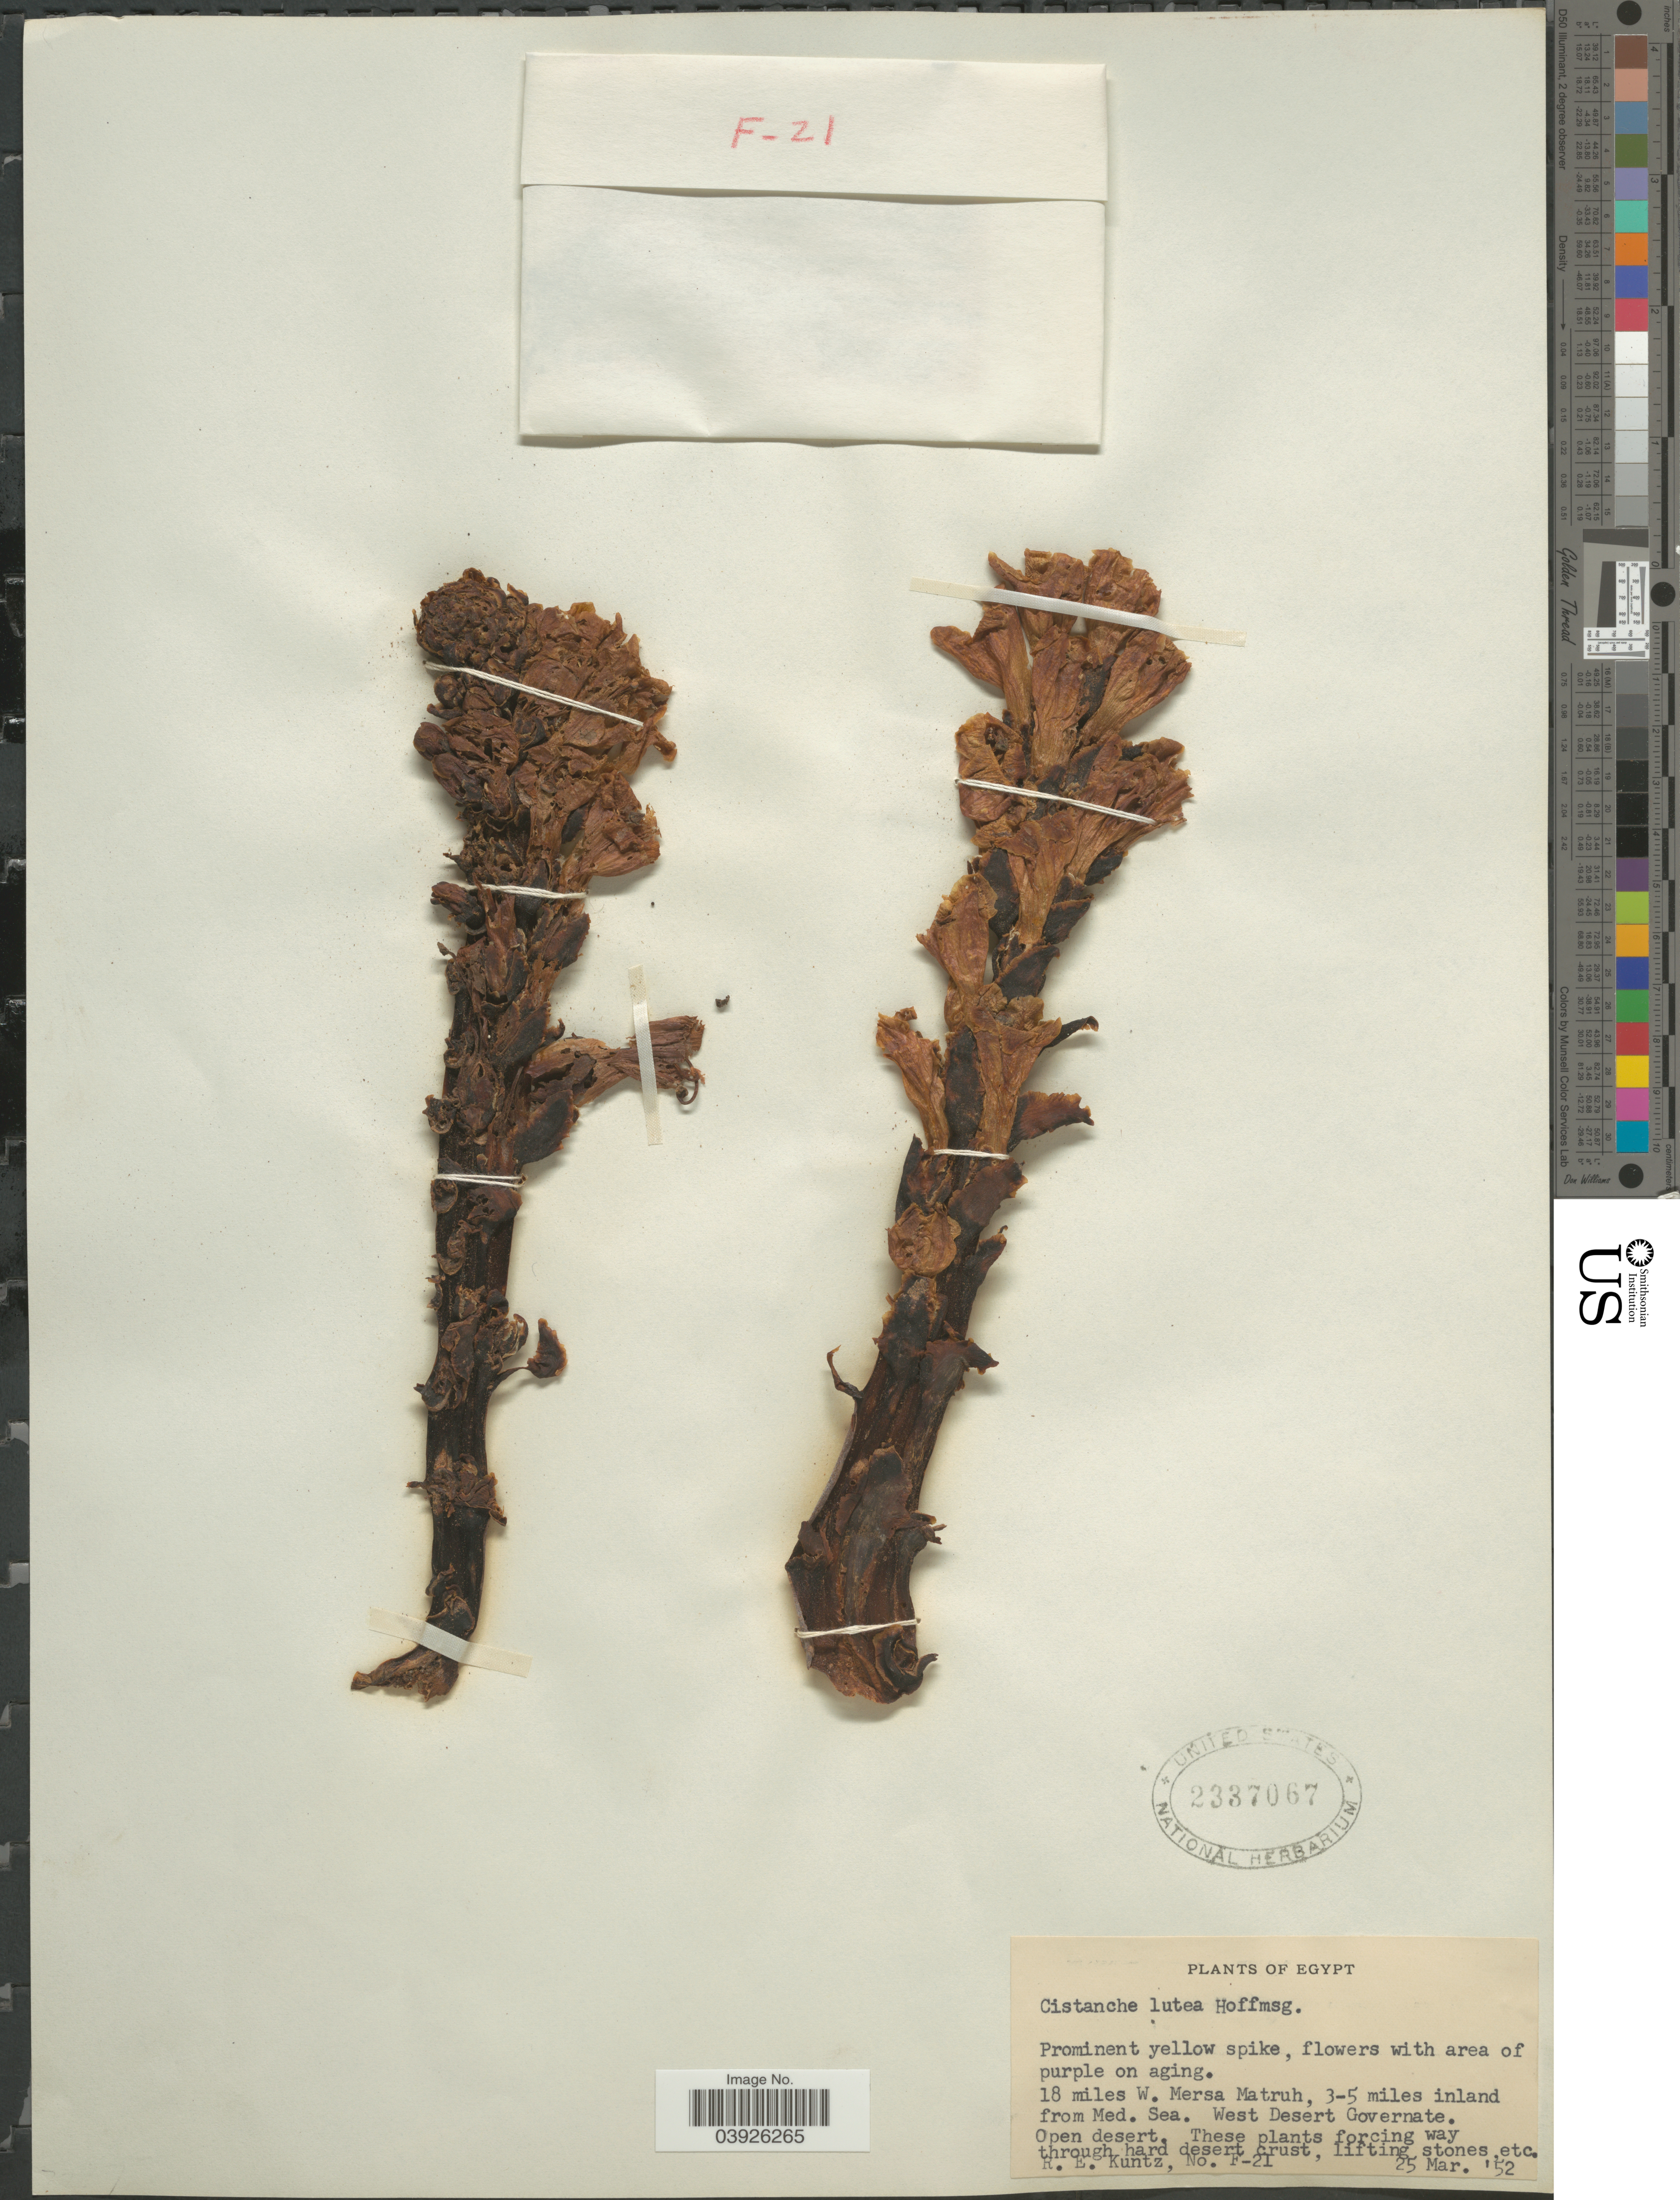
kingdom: Plantae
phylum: Tracheophyta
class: Magnoliopsida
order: Lamiales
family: Orobanchaceae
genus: Cistanche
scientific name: Cistanche lutea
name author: Wight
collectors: R. E. Kuntz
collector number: F-21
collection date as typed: Transcribed d/m/y: 25/3/52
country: Egypt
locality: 18 miles W. Mersa Matruh, 3-5 miles inland from Med. Sea. West Desert Governate.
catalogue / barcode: US 2337067